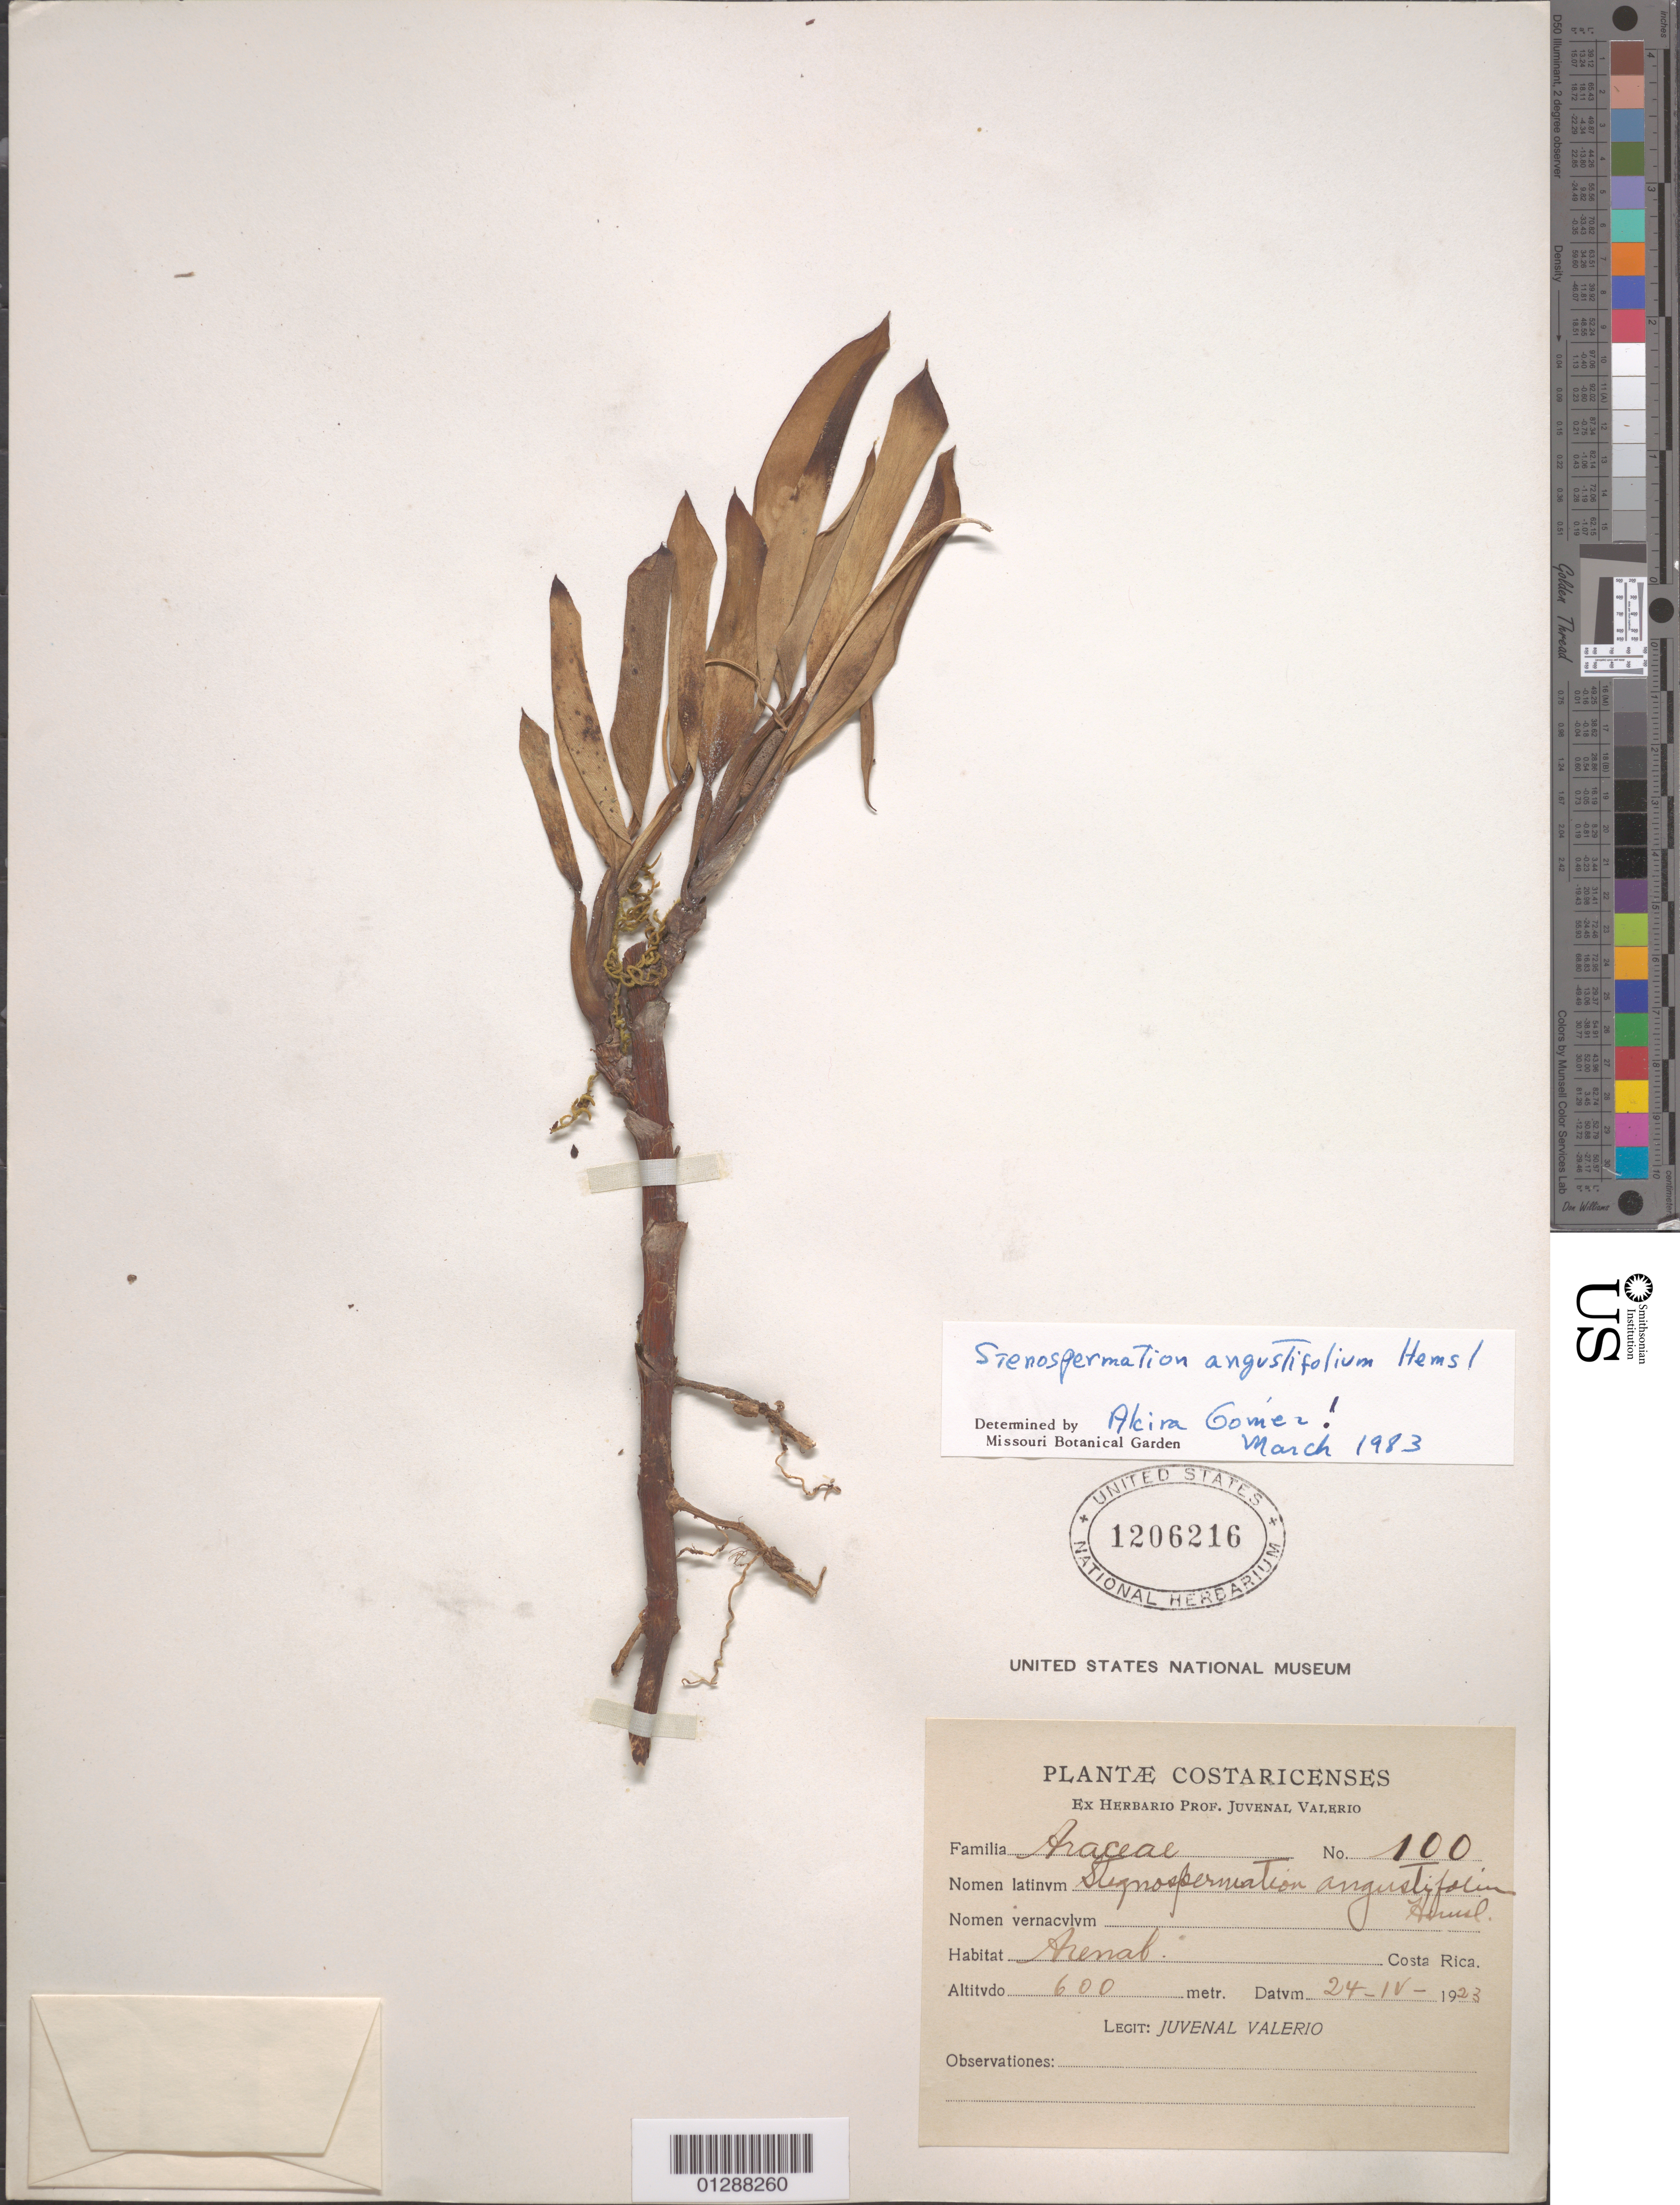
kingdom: Plantae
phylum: Tracheophyta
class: Liliopsida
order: Alismatales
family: Araceae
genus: Stenospermation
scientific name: Stenospermation angustifolium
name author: Hemsl.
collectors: J. Valerio R.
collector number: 100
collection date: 1923-04-24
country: Costa Rica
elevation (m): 600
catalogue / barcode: US 1206216